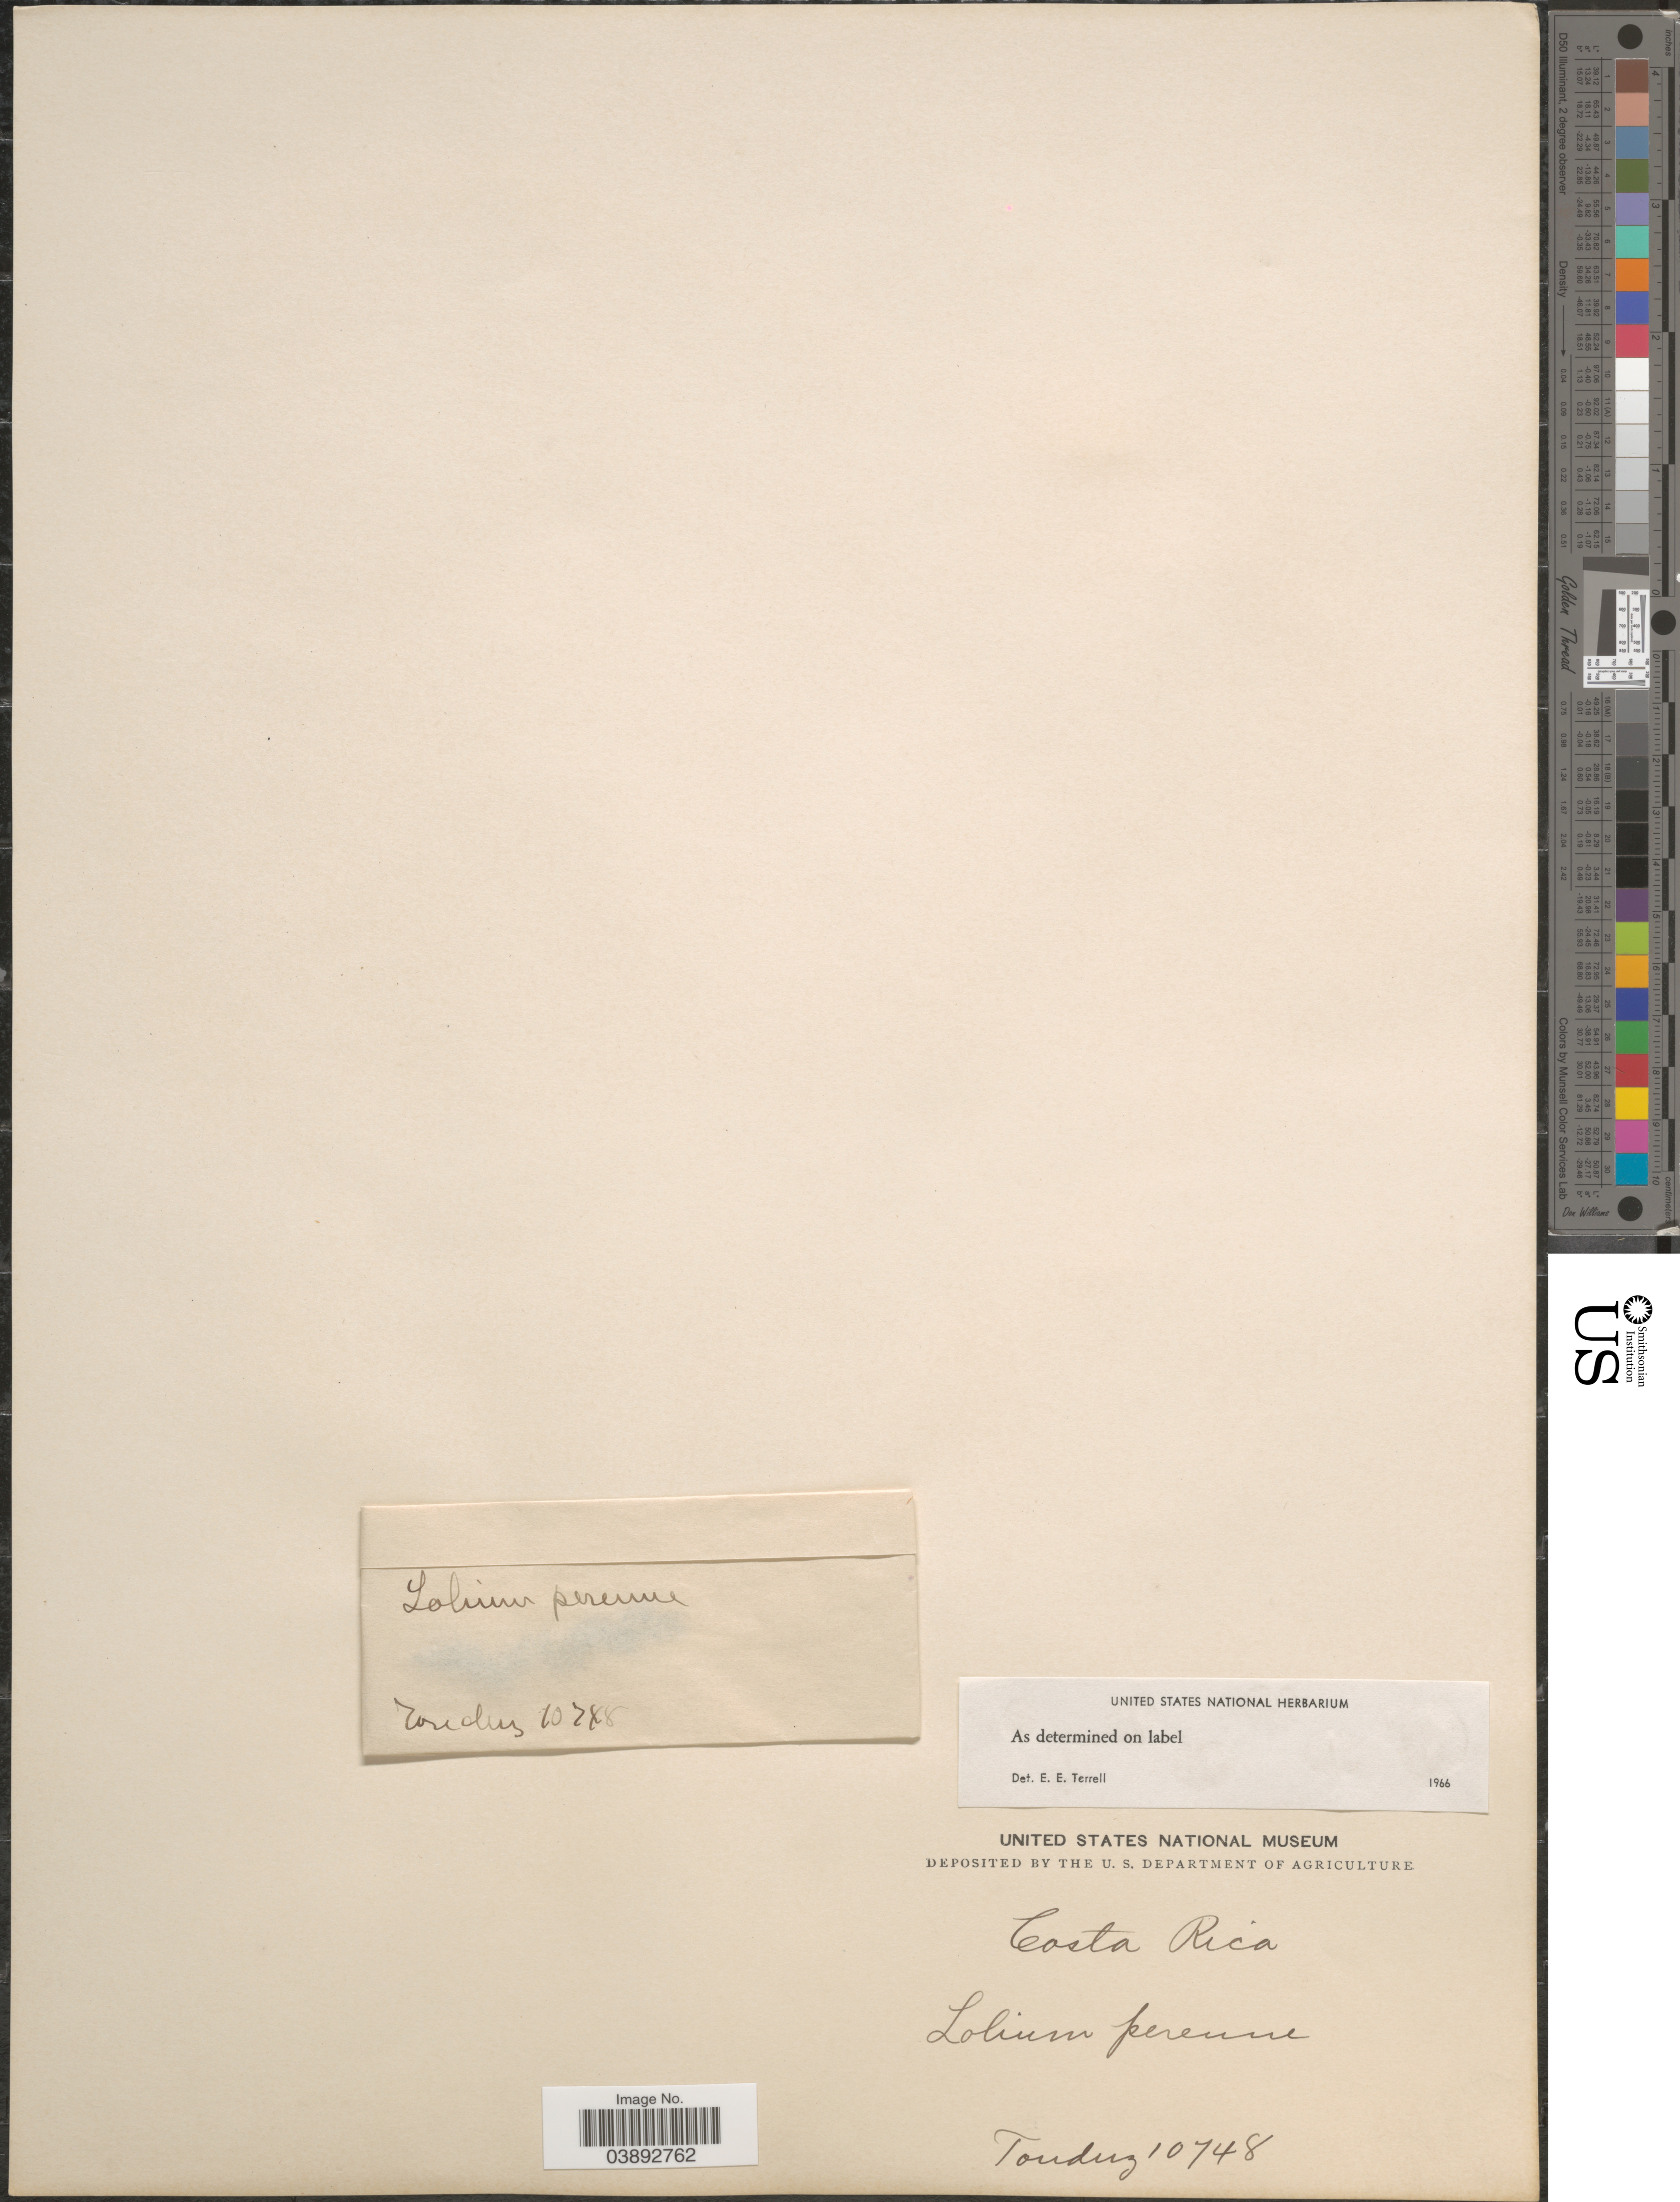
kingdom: Plantae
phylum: Tracheophyta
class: Liliopsida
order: Poales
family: Poaceae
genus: Lolium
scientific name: Lolium perenne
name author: L.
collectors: Tonduz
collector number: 10748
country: Costa Rica